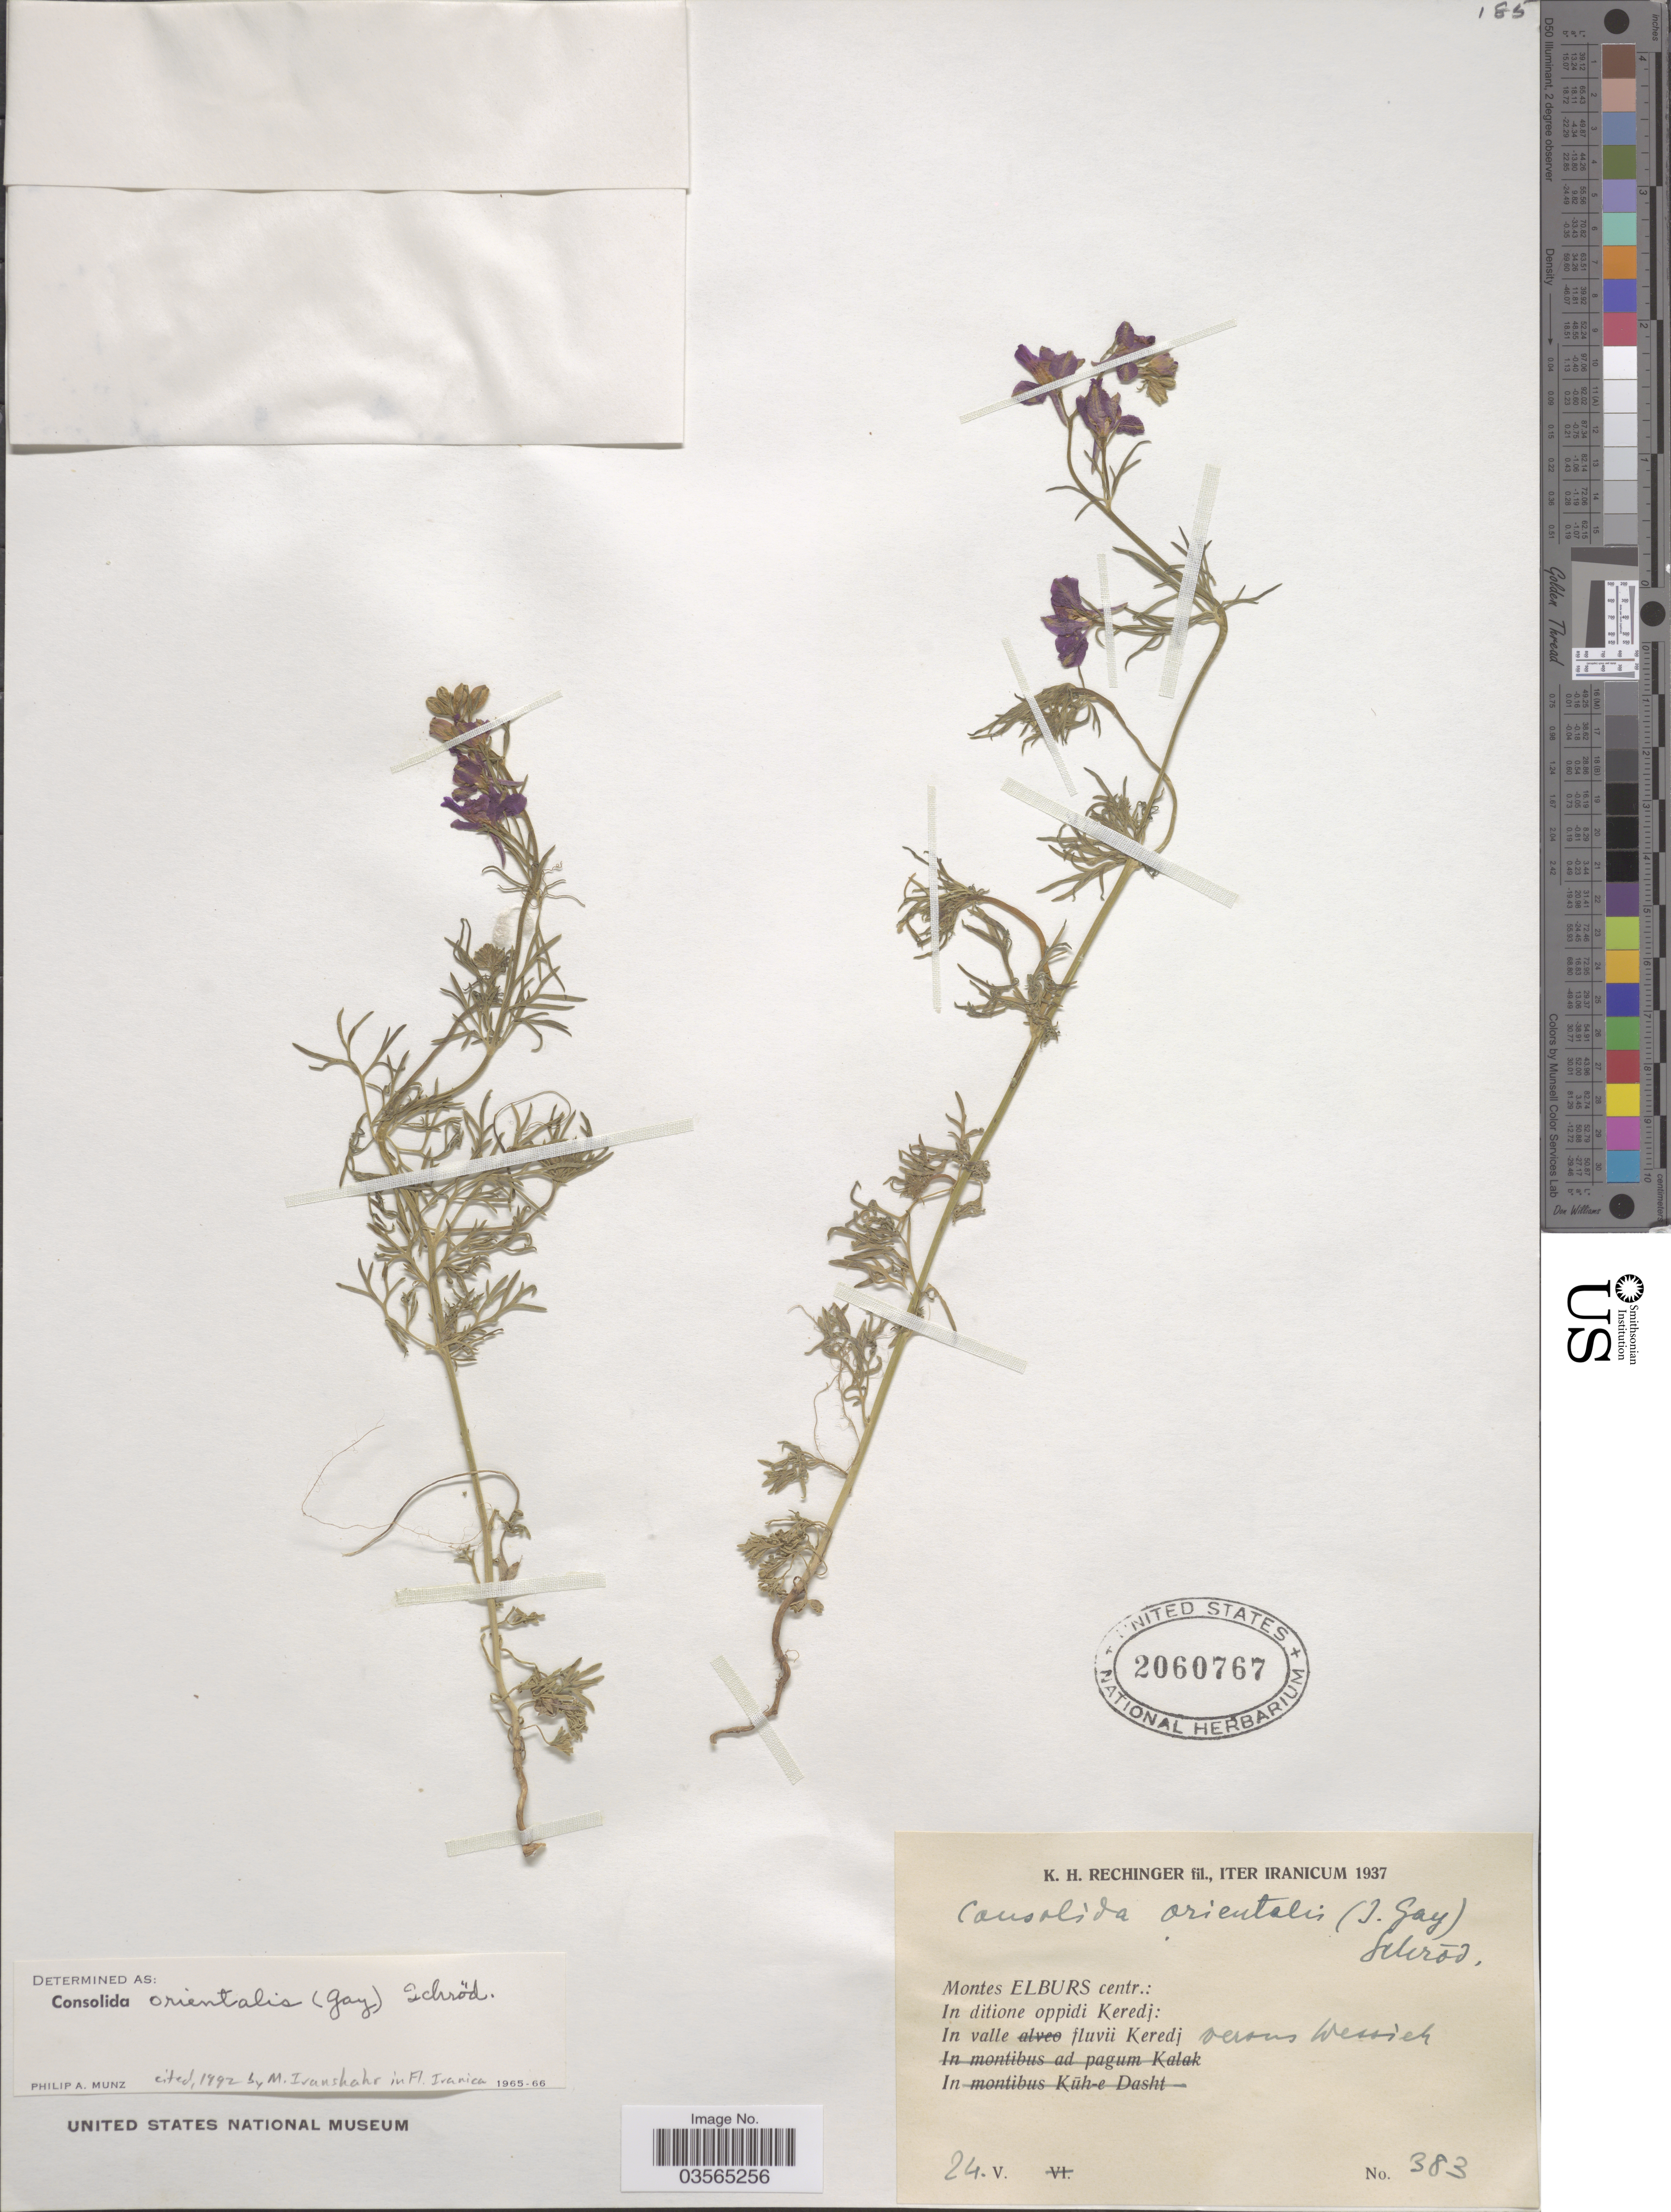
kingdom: Plantae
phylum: Tracheophyta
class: Magnoliopsida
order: Ranunculales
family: Ranunculaceae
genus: Delphinium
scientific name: Delphinium orientale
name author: J. Gay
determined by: Strong, Mark T., (BOT), Smithsonian Institution - National Museum of Natural History (UNITED STATES)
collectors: K. H. Rechinger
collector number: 383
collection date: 1937-05-24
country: Iran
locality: Montes Elburs centr.: In ditione oppidi Keredj: In valle fluvii Keredj versus Wessich [interpreted].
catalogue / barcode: US 2060767